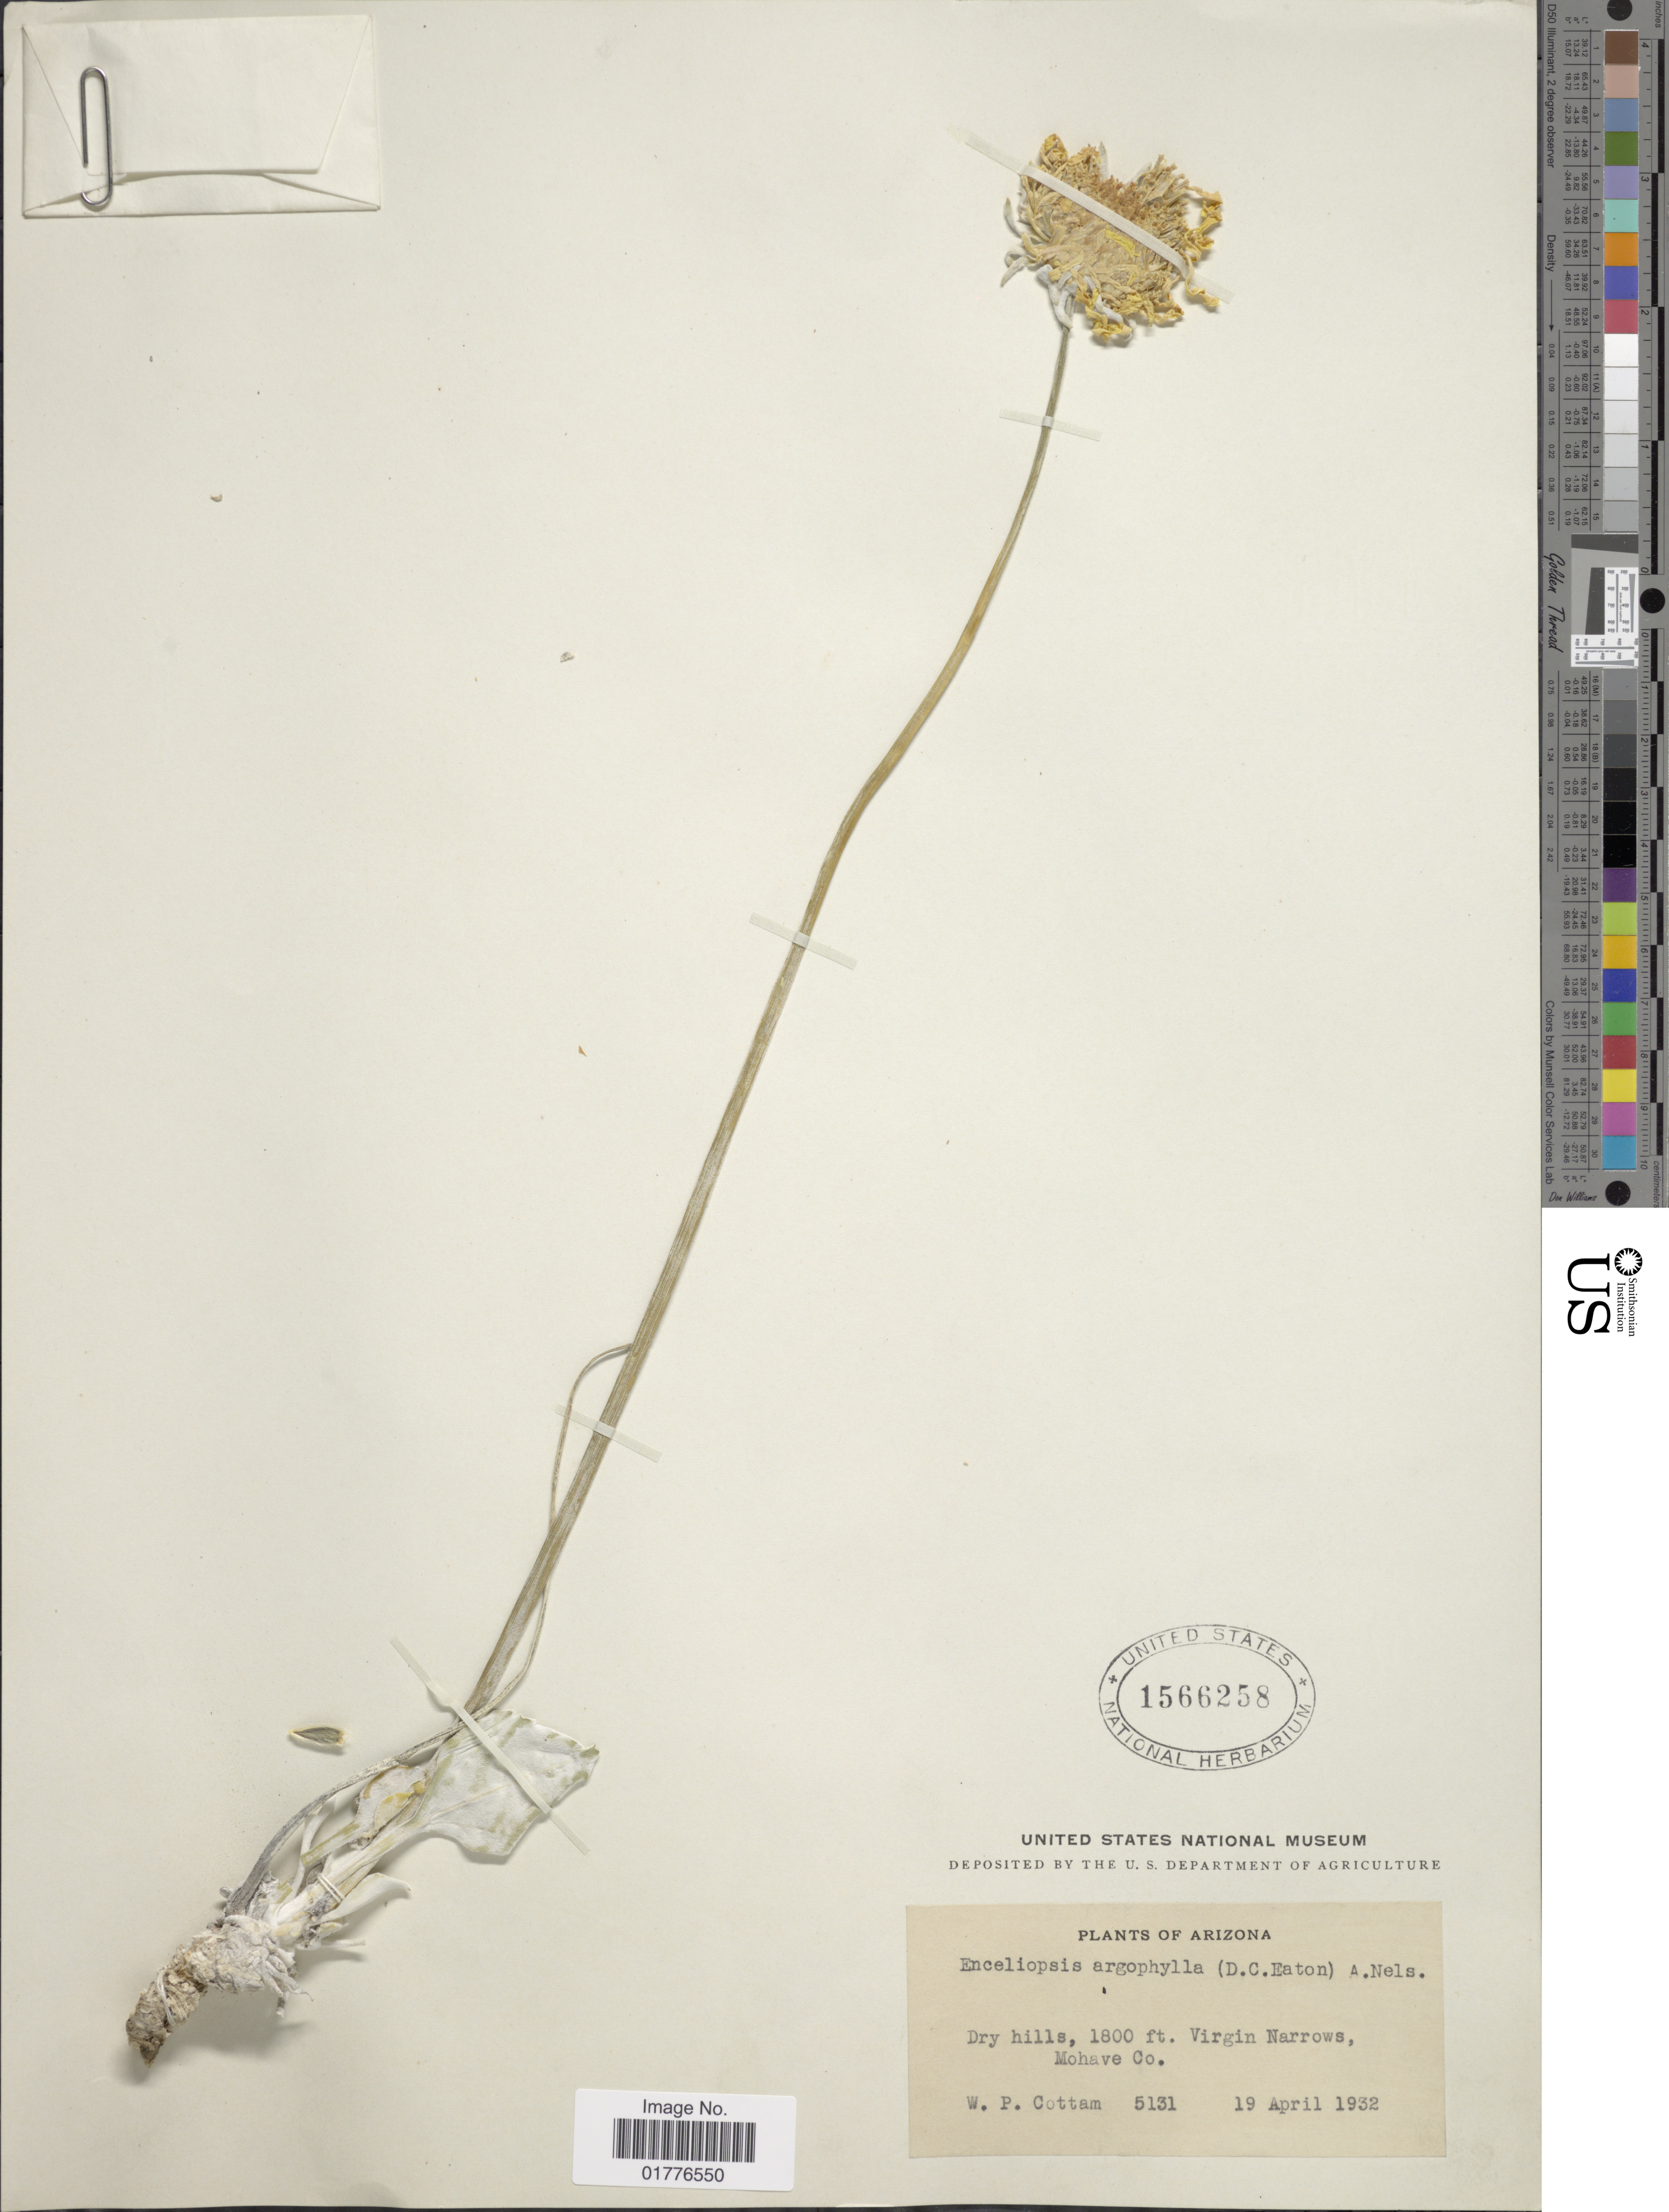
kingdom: Plantae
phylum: Tracheophyta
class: Magnoliopsida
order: Asterales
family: Asteraceae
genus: Enceliopsis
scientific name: Enceliopsis argophylla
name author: (D.C. Eaton) A. Nelson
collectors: W. Cottam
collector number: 5131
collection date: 1932-04-19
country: United States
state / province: Arizona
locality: Virgin Narrows, Mohave Co.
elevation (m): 549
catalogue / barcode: US 1566258